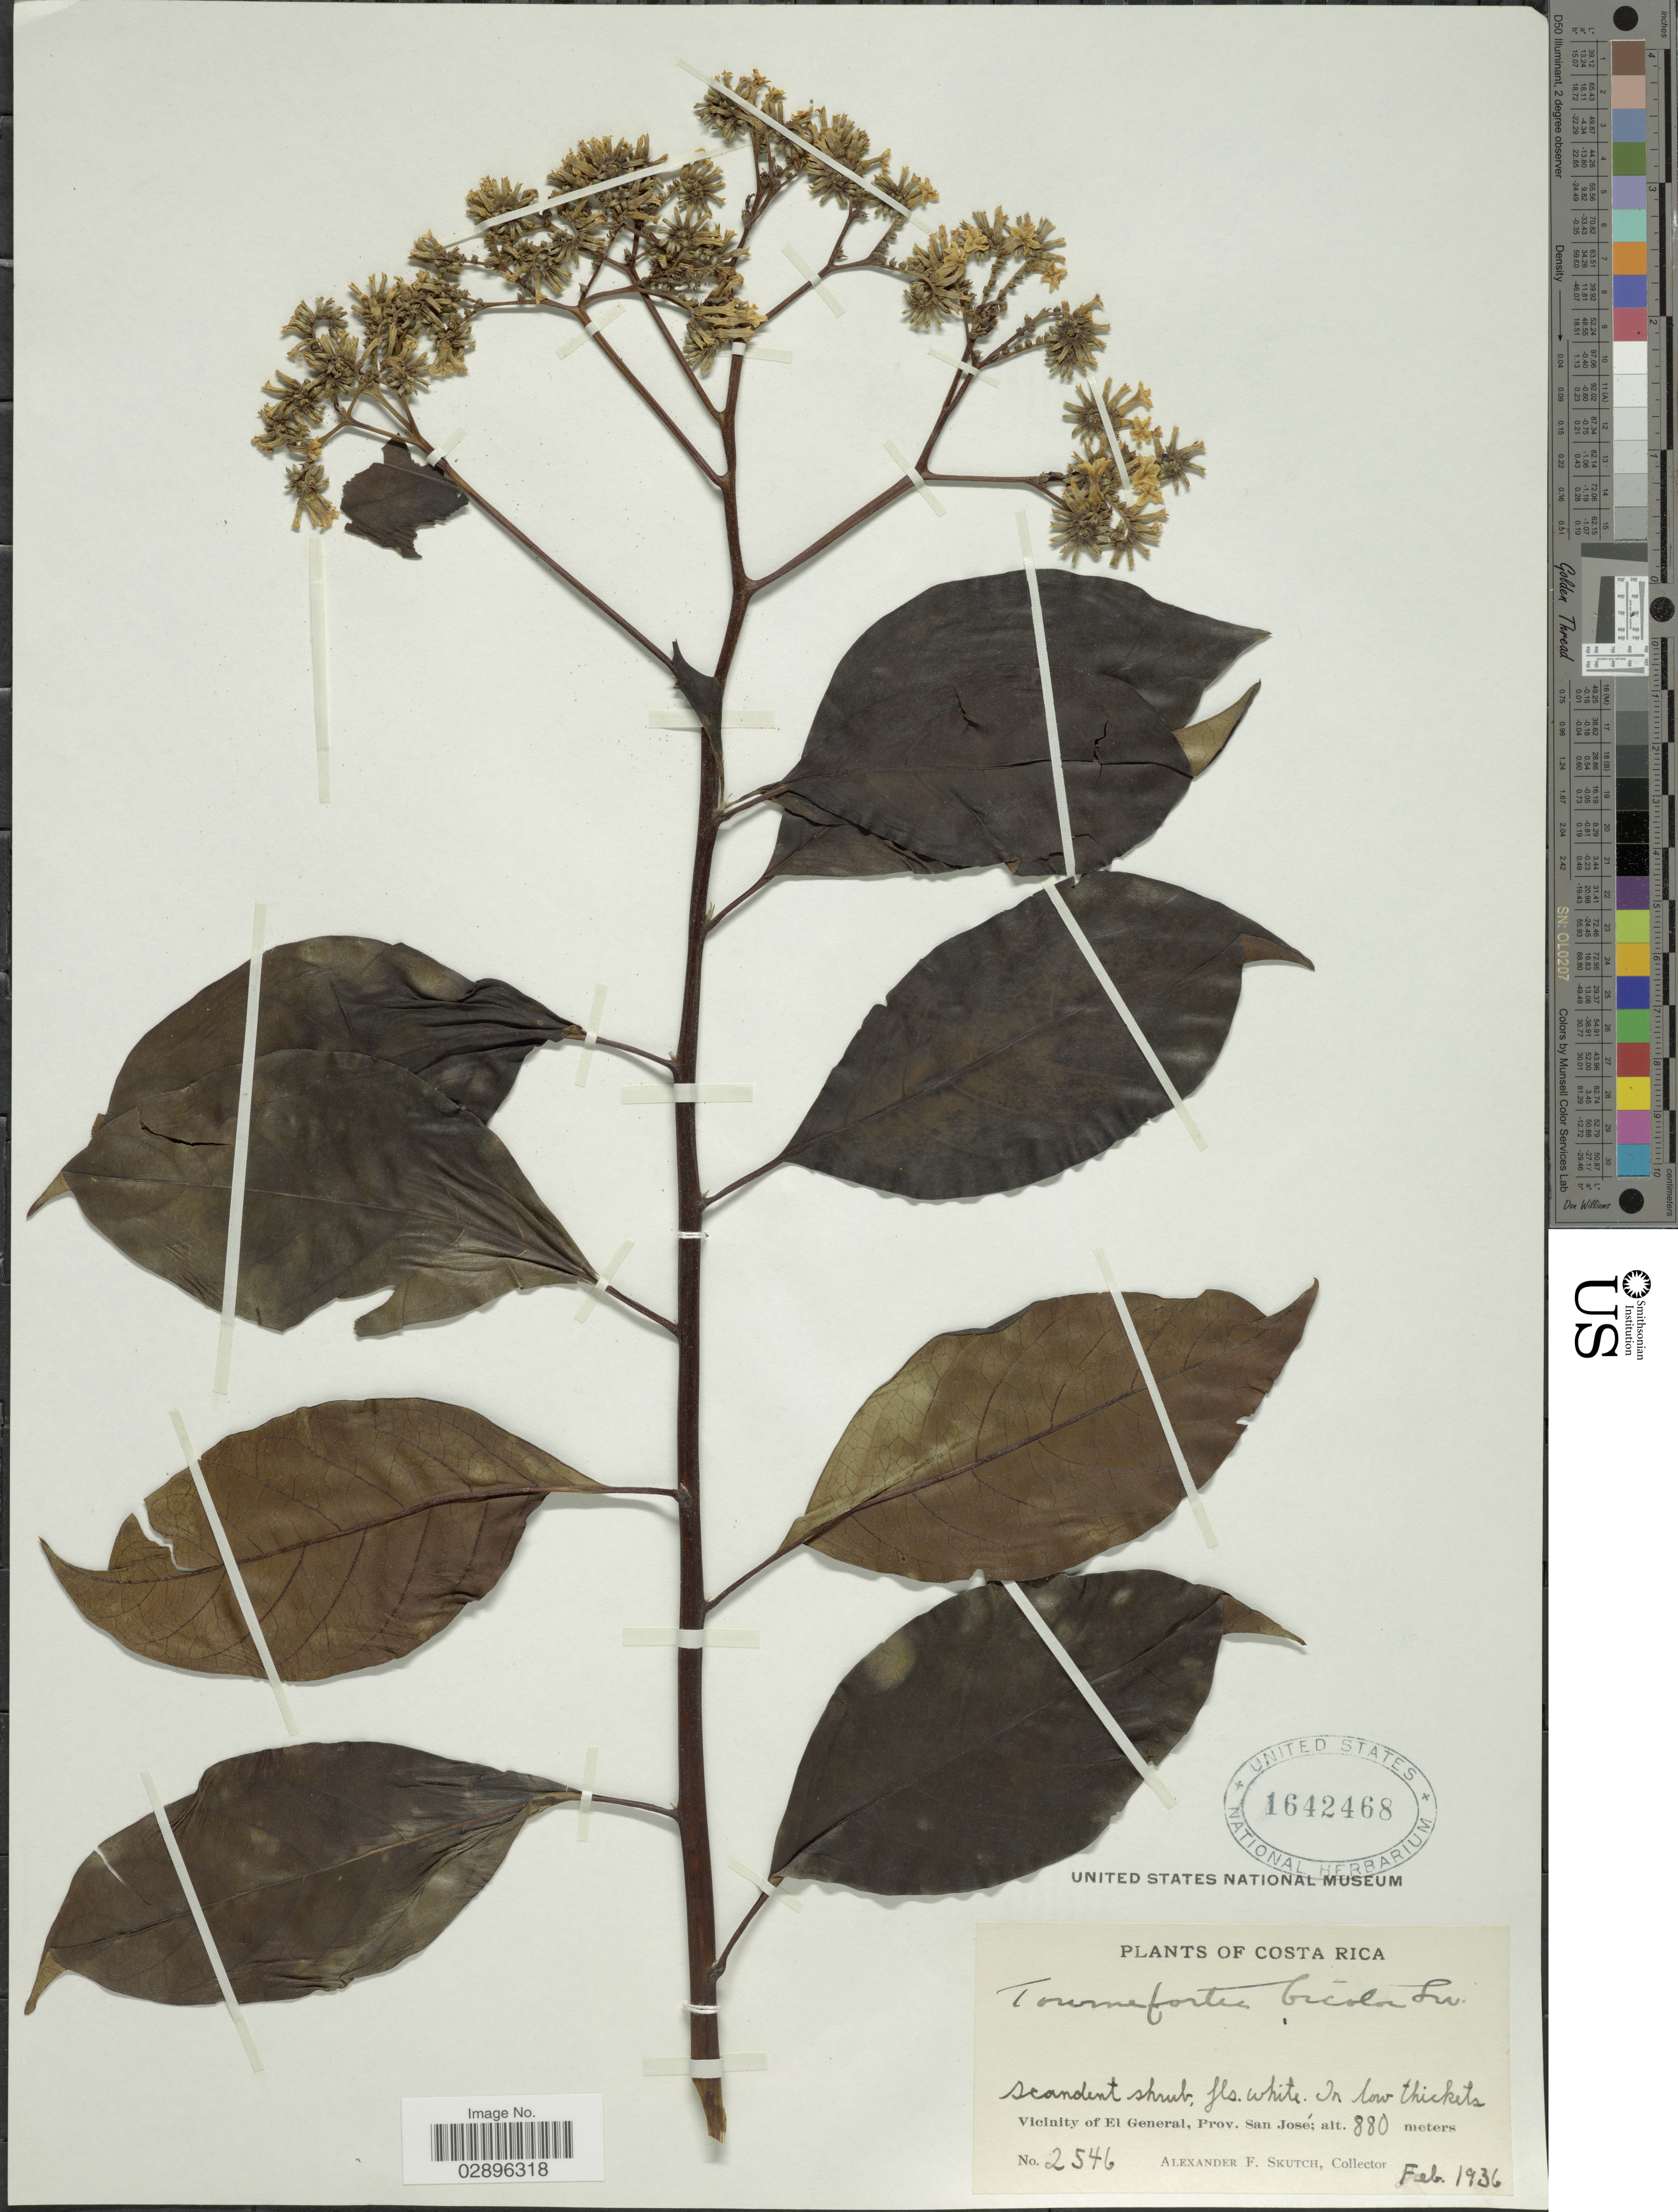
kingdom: Plantae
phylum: Tracheophyta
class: Magnoliopsida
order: Boraginales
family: Heliotropiaceae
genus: Tournefortia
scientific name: Tournefortia bicolor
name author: Sw.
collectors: A. F. Skutch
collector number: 2546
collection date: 1936-02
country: Costa Rica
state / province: San José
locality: Vicinity of El General.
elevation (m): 880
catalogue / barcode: US 1642468